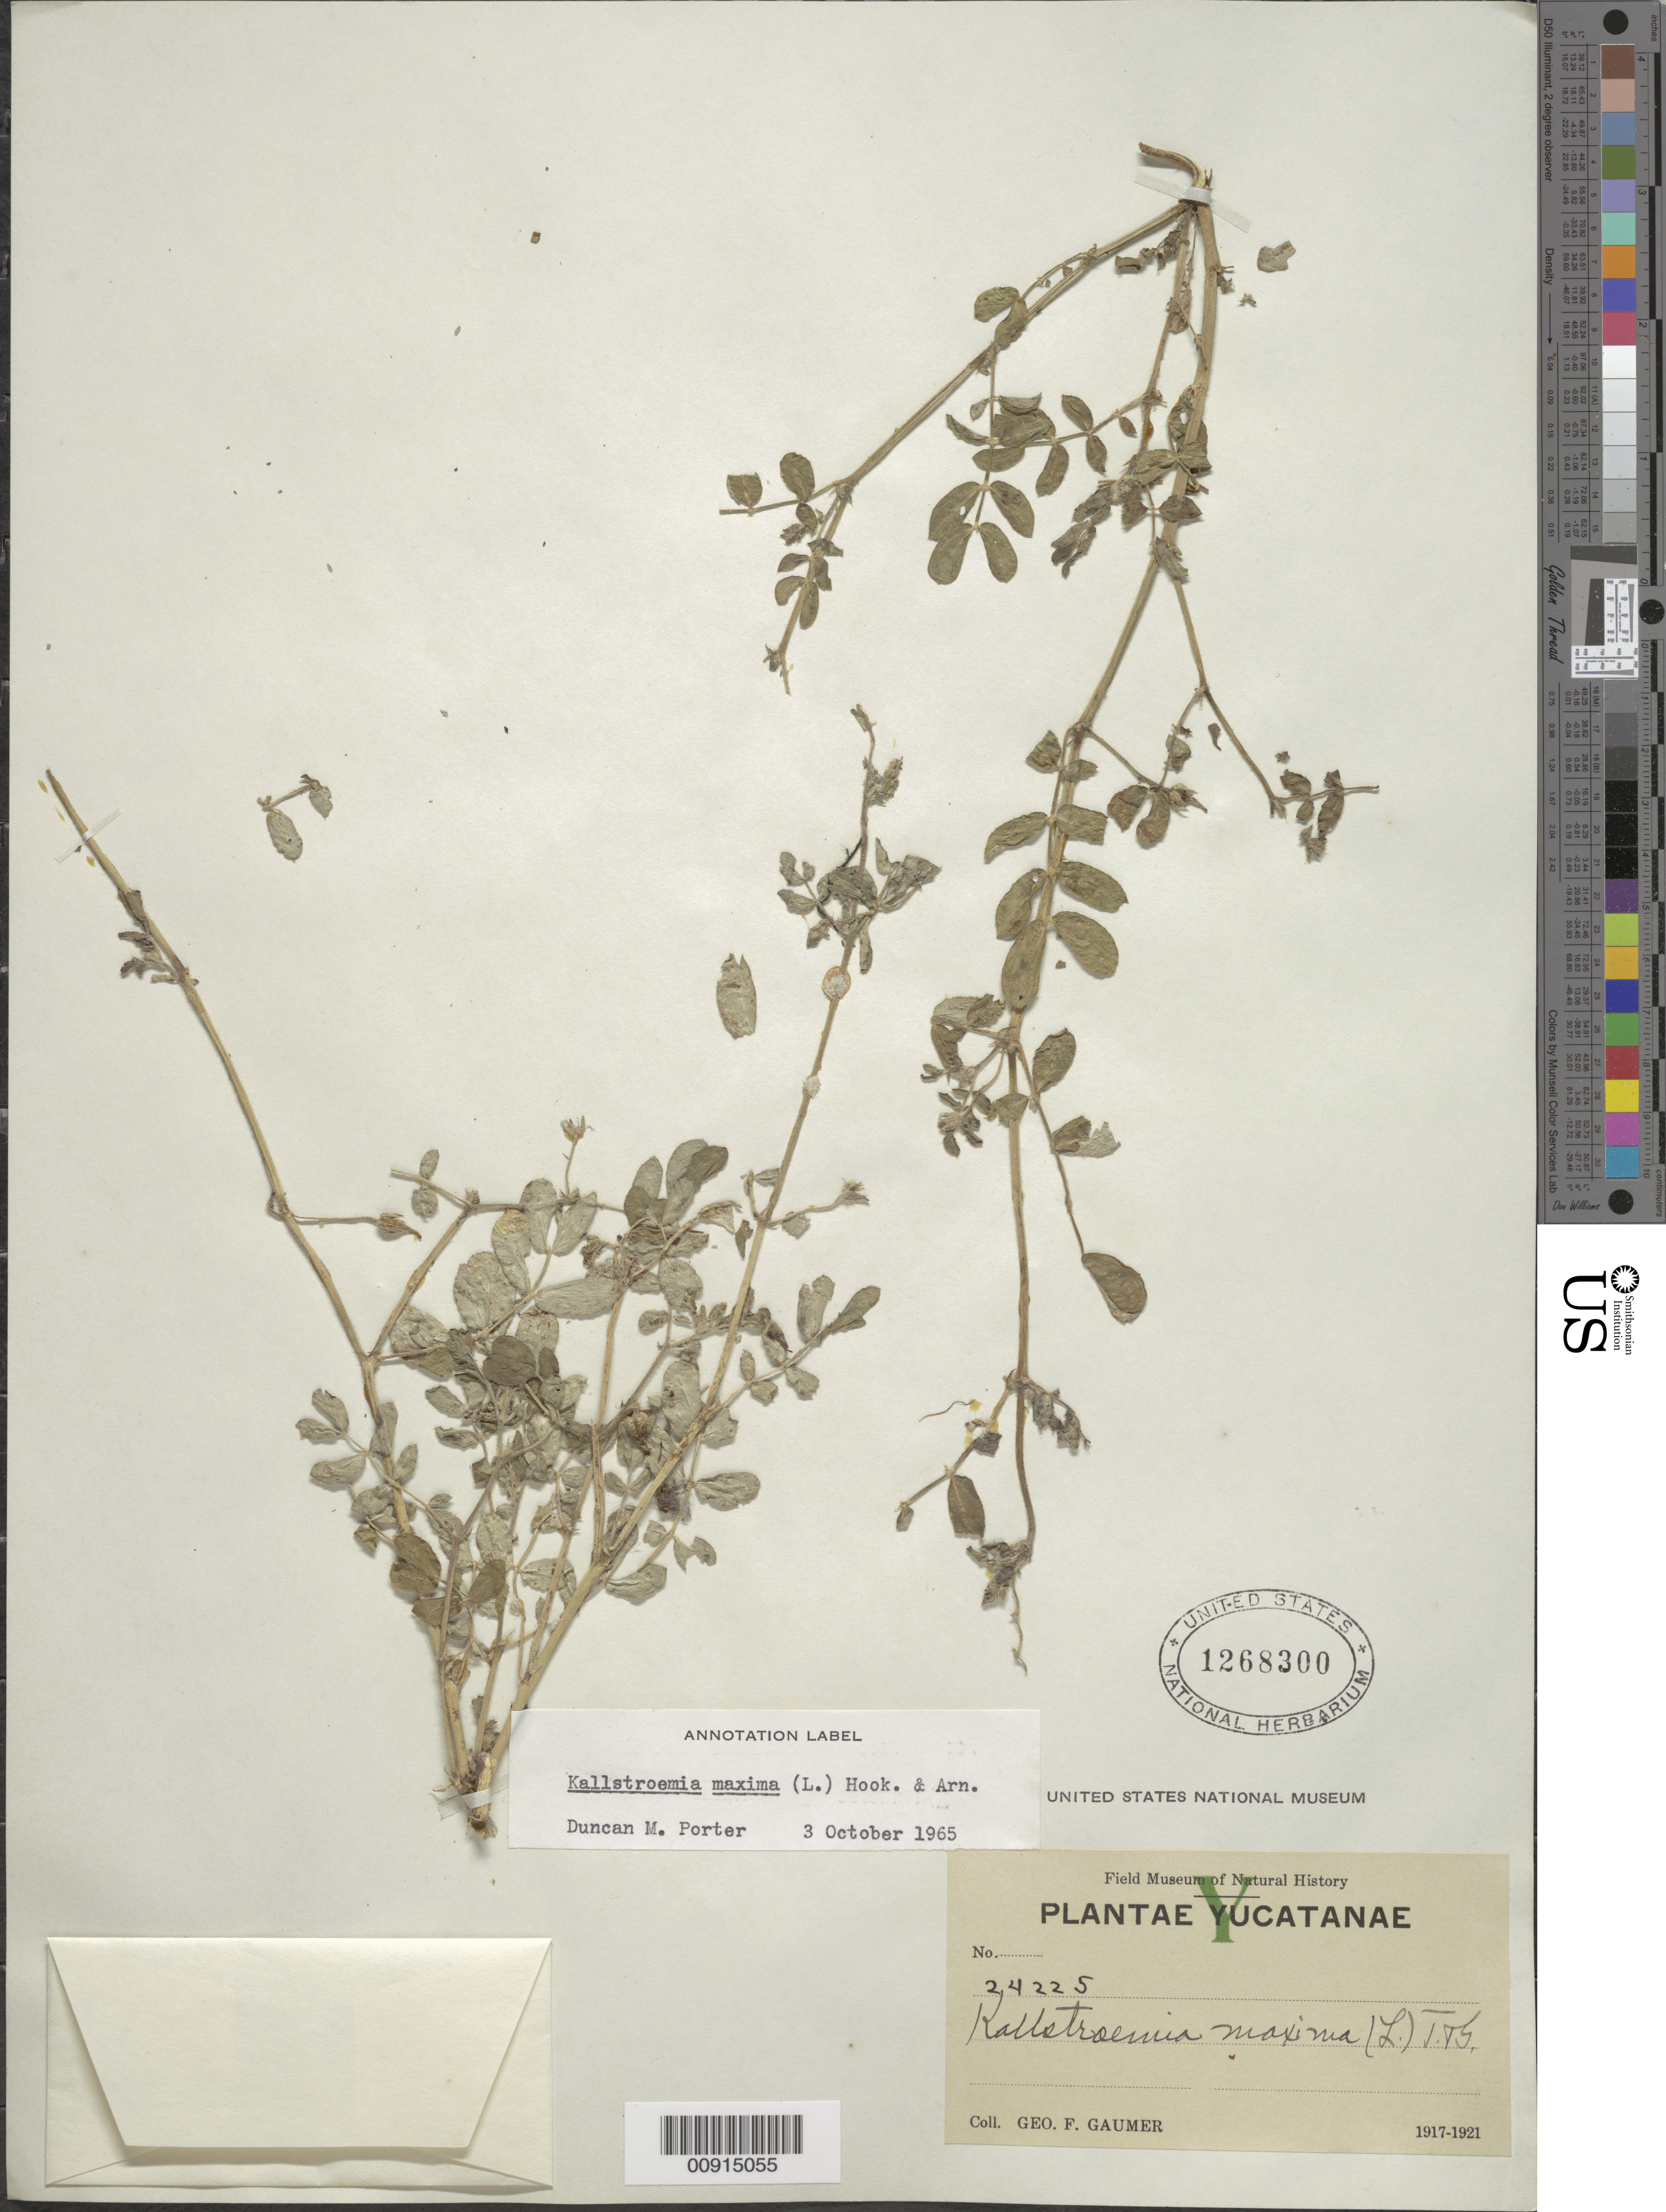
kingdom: Plantae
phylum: Tracheophyta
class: Magnoliopsida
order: Zygophyllales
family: Zygophyllaceae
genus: Kallstroemia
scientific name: Kallstroemia maxima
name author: (L.) Hook. & Arn.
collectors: G. F. Gaumer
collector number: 24225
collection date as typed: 1917 to -- --- 1921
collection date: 1917/1921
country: Mexico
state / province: Yucatán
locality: Yucatán.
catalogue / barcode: US 1268300